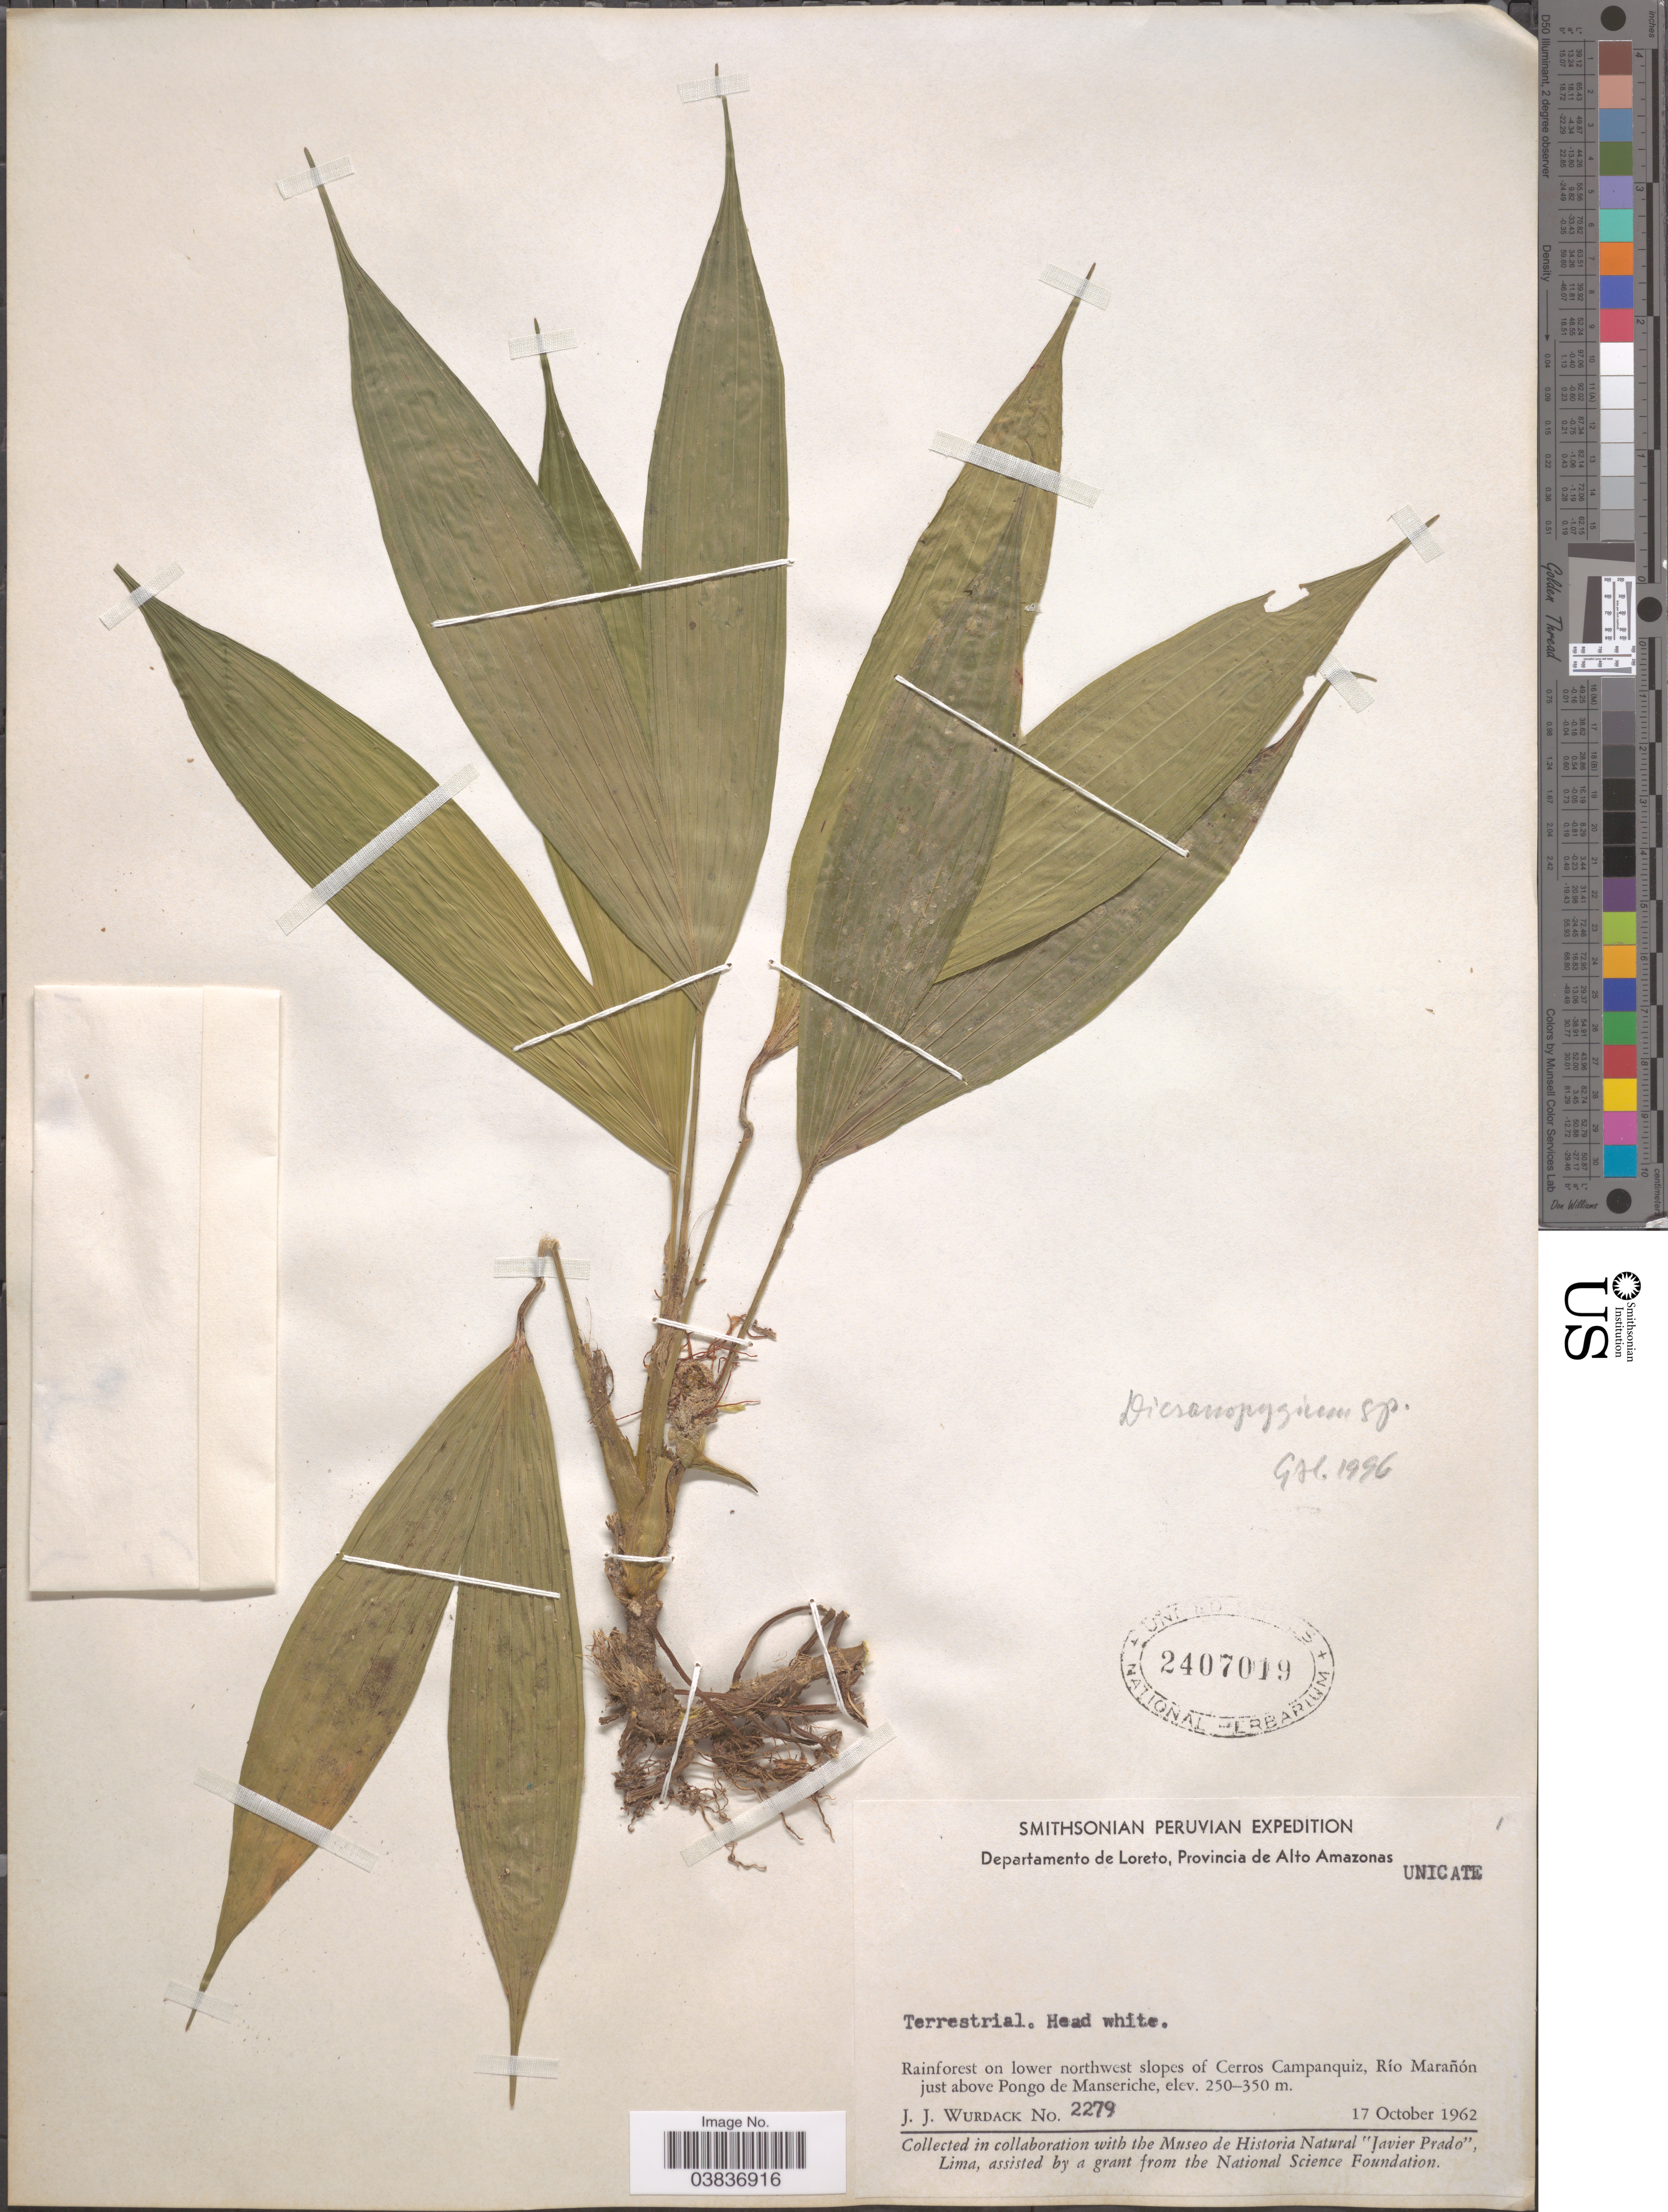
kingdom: Plantae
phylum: Tracheophyta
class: Liliopsida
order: Pandanales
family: Cyclanthaceae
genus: Dicranopygium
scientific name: Dicranopygium sp.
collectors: J. J. Wurdack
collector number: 2279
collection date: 1962-10-17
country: Peru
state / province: Loreto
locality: Departamento de Loreto, Provincia de Alto Amazonas. Rainforest on lower northwest slope of Cerros Campanquiz, Río Marañón just above Pongo de Manseriche.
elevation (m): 250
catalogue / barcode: US 2407019